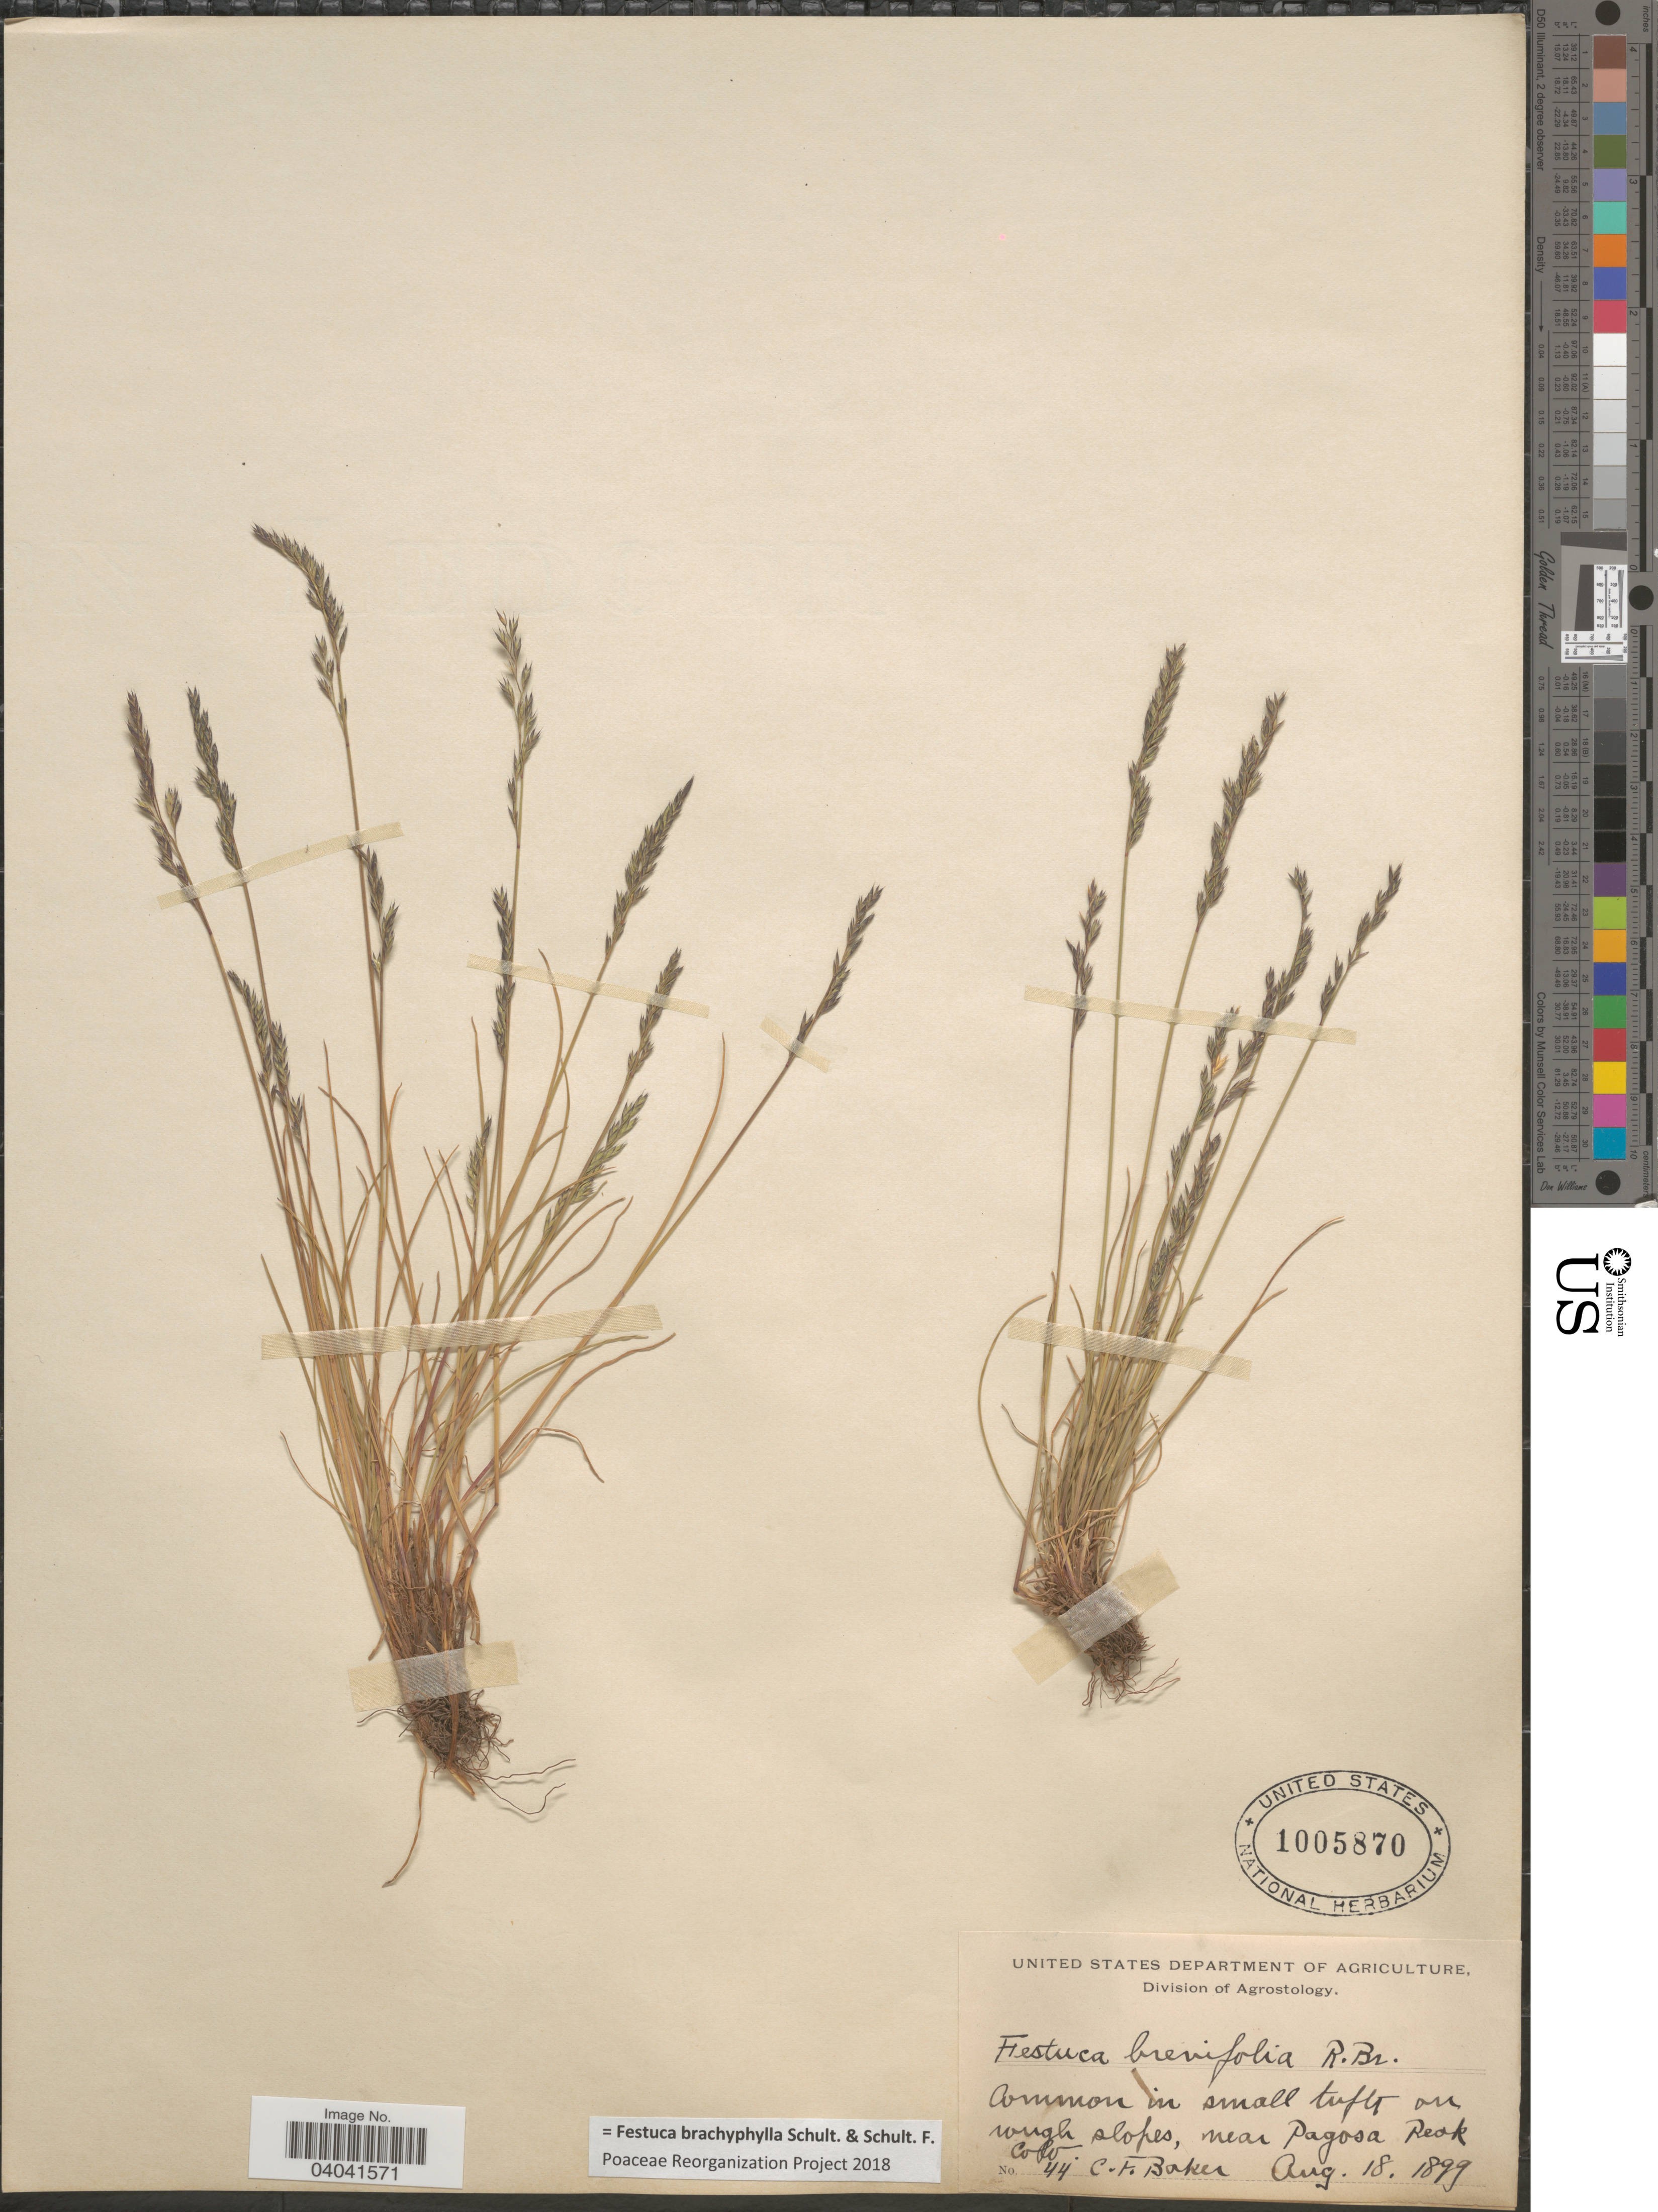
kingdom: Plantae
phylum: Tracheophyta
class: Liliopsida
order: Poales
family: Poaceae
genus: Festuca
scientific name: Festuca brachyphylla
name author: Schult. & Schult. f.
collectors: C. F. Baker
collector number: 44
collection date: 1899-08-18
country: United States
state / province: Colorado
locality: Common in small tufts on rough slopes, near Pagosa Peak.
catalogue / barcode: US 1005870